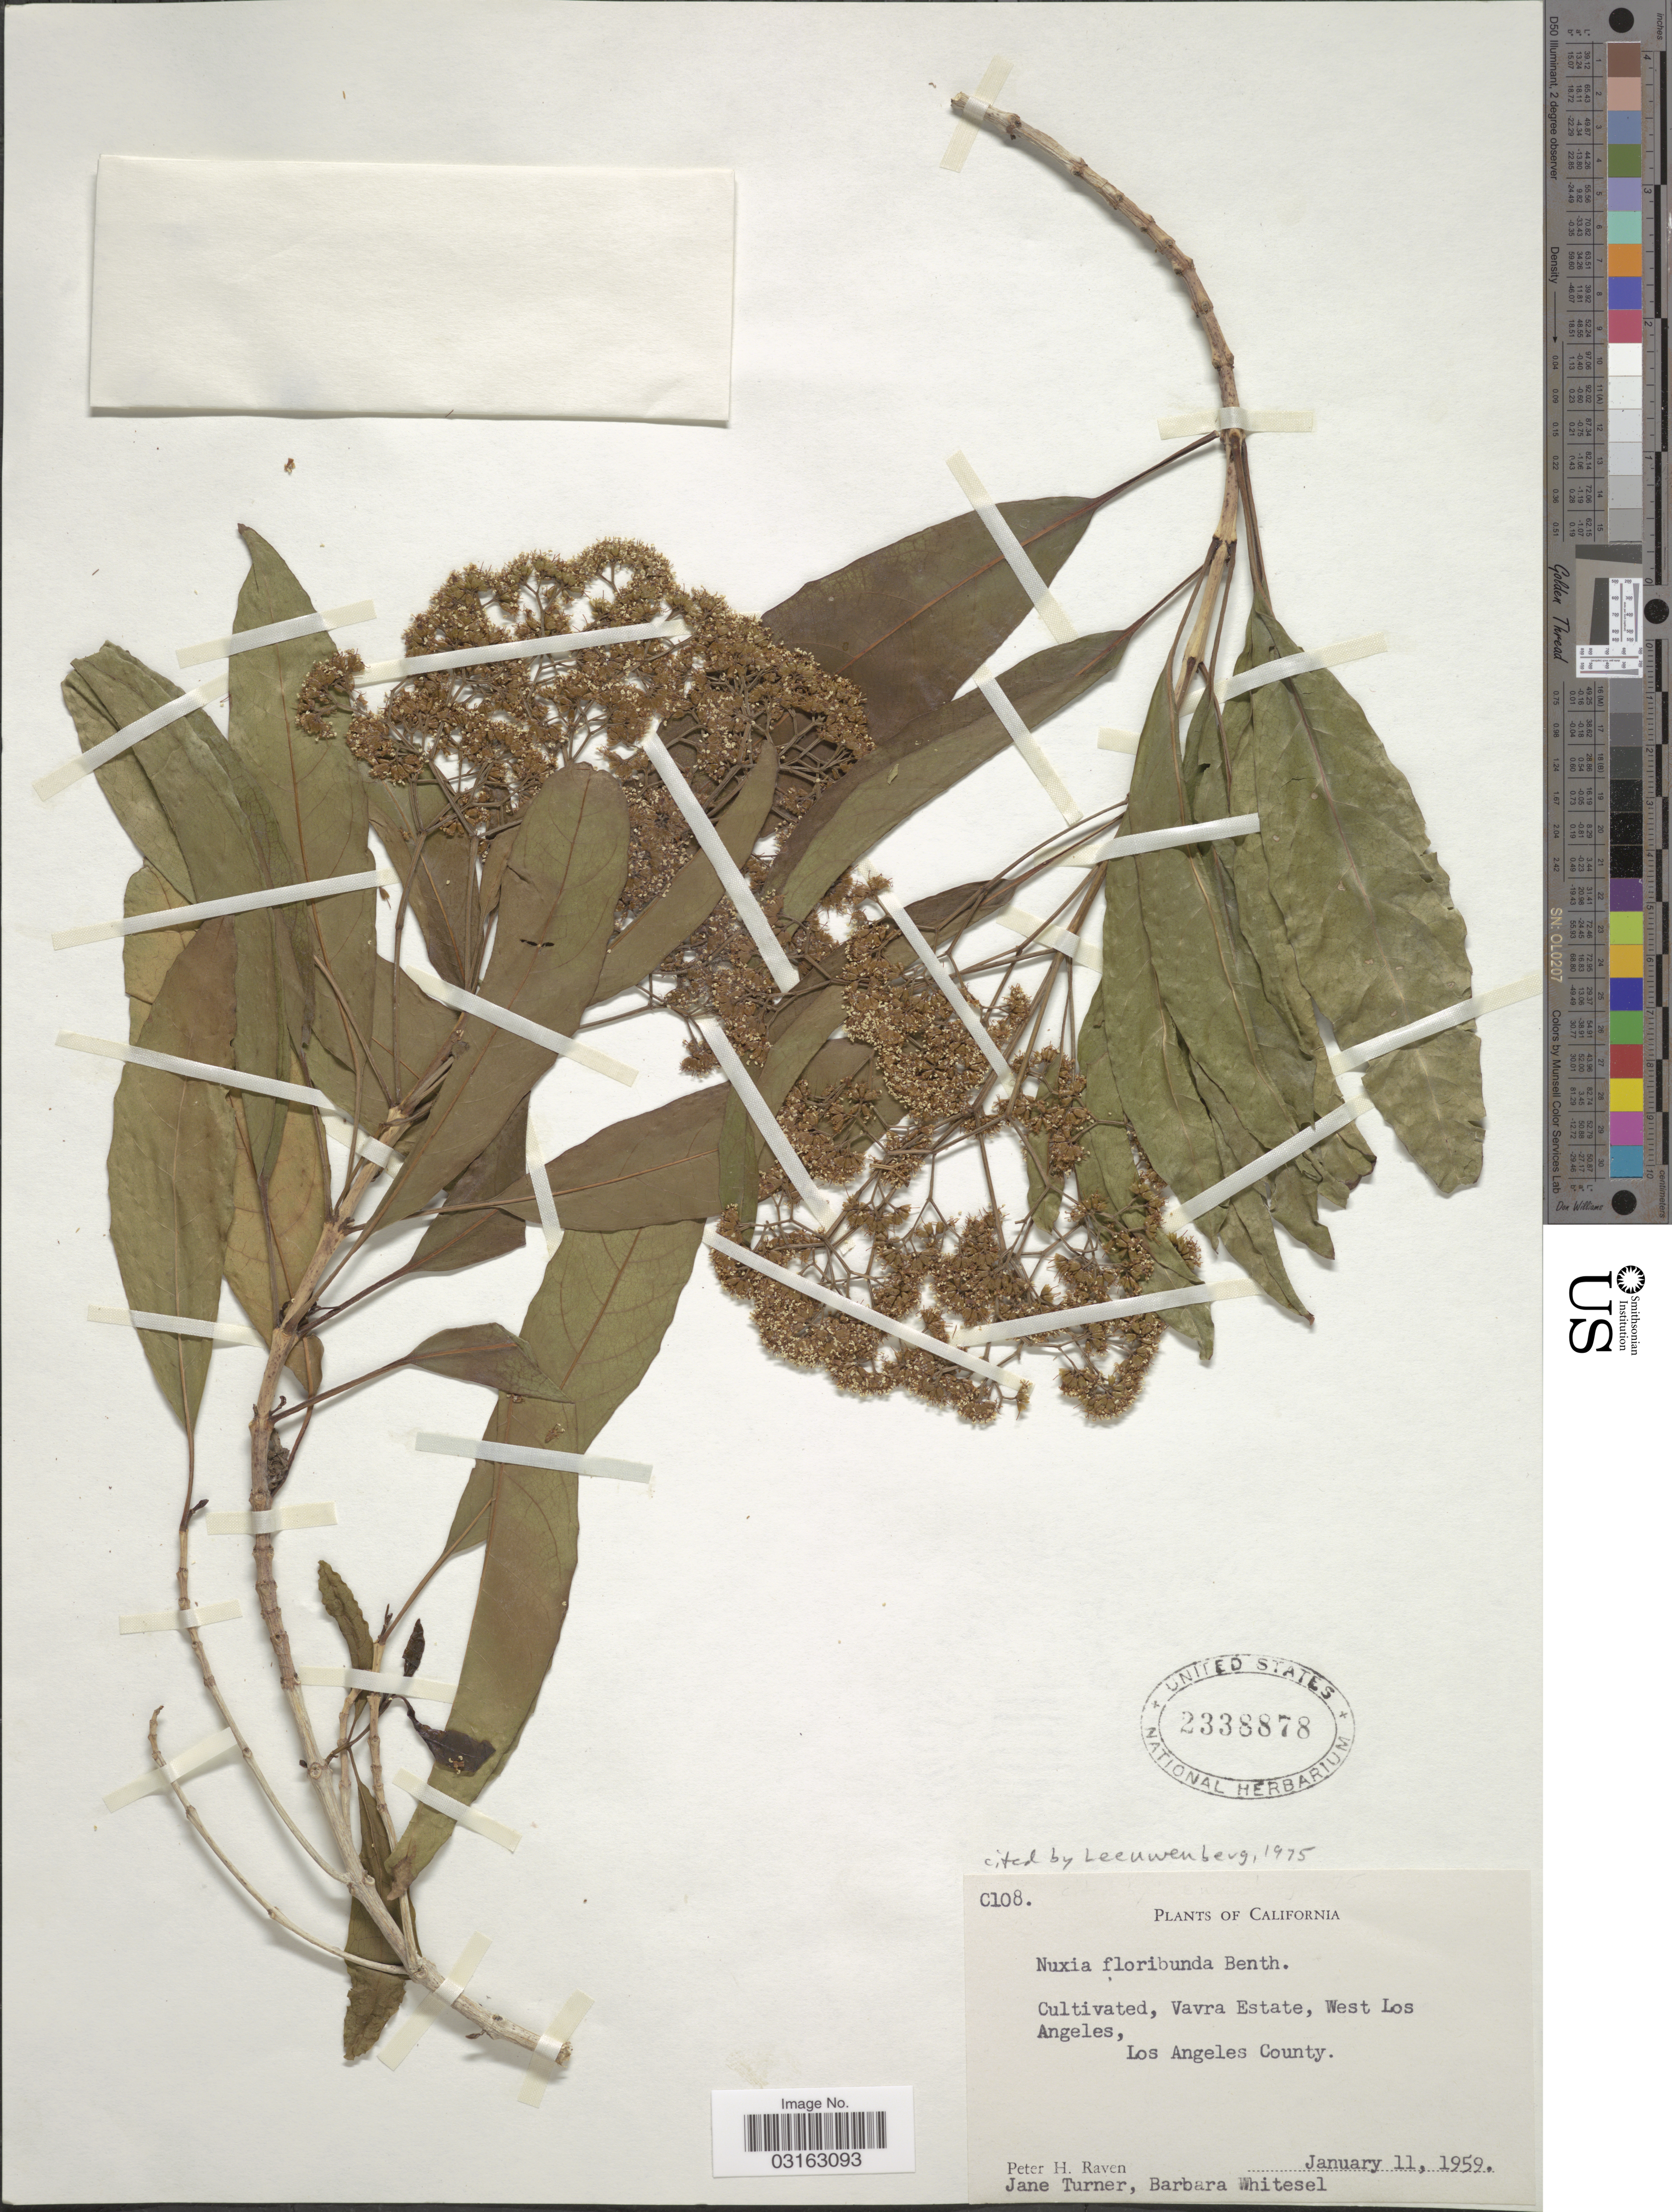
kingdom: Plantae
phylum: Tracheophyta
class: Magnoliopsida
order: Lamiales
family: Stilbaceae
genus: Nuxia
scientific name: Nuxia floribunda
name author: Benth.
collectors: P. Raven, J. Turner & B. Whitesel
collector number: C108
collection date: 1959-01-11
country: United States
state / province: California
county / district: Los Angeles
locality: Vavra Estate, West Los Angeles, Los Angeles County.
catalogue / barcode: US 2338878